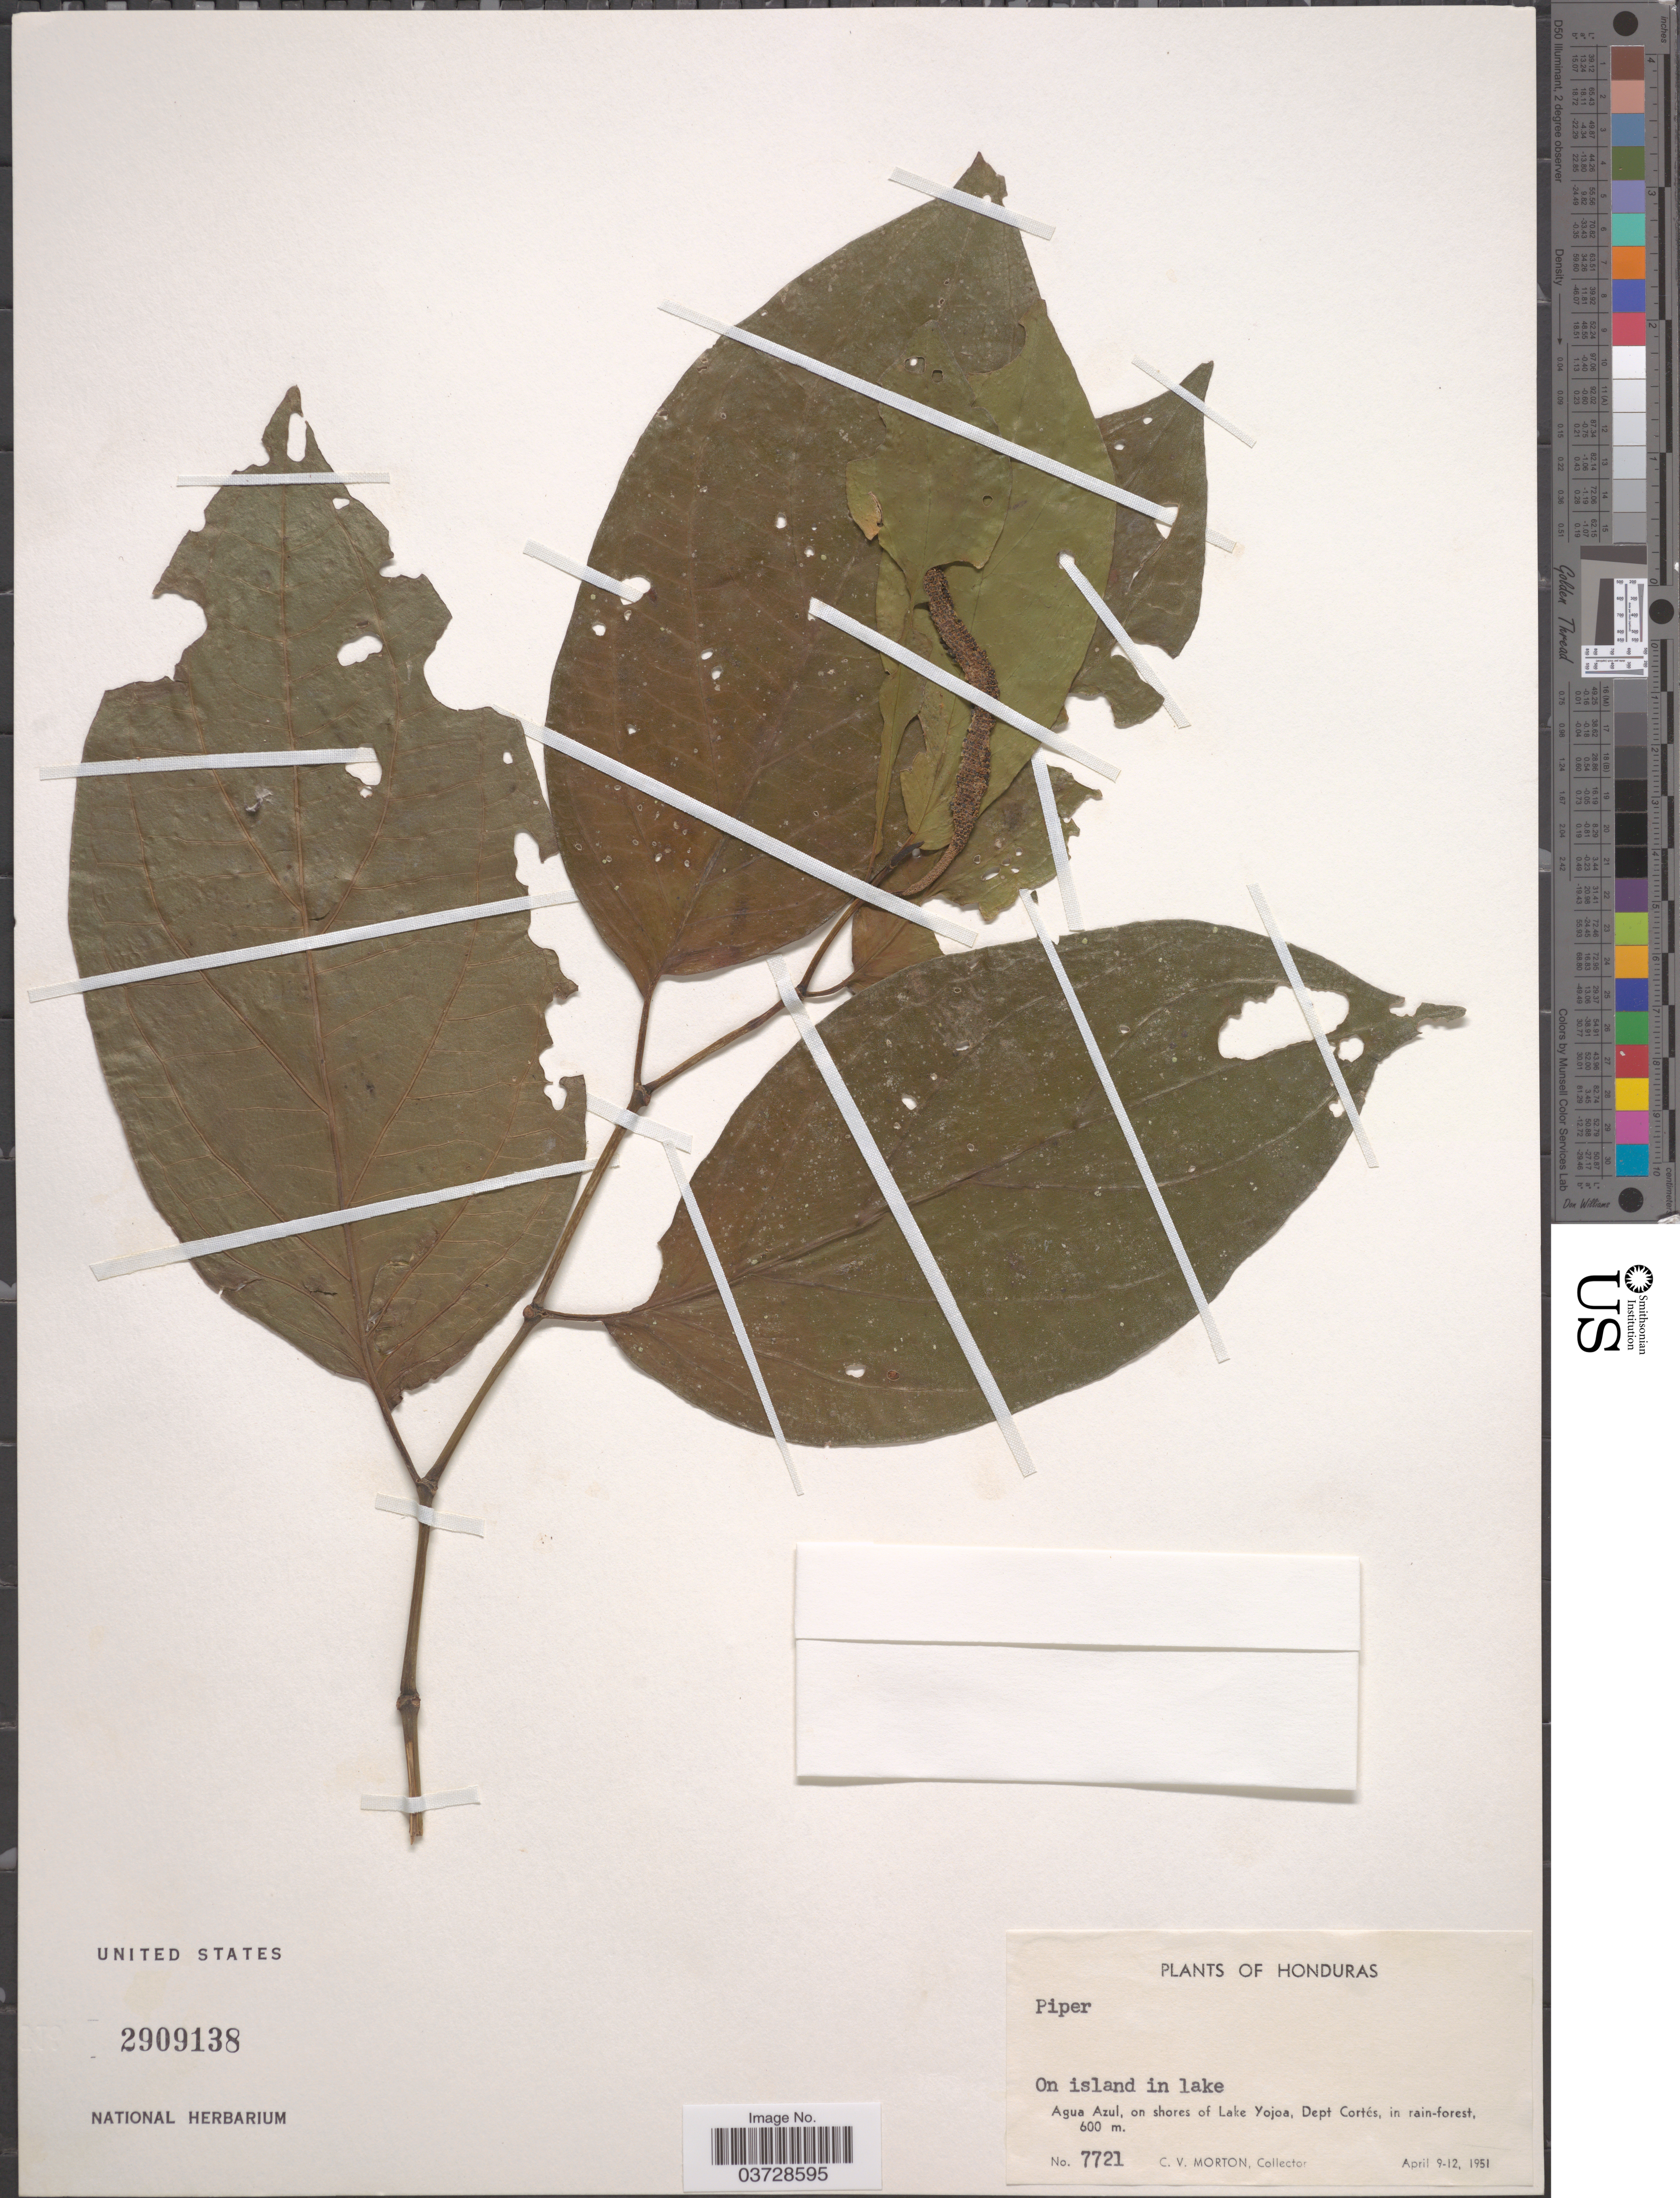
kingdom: Plantae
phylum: Tracheophyta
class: Magnoliopsida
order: Piperales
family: Piperaceae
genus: Piper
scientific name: Piper sp.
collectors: C. V. Morton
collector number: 7721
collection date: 1951-04-09/1951-04-12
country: Honduras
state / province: Cortes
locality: On island in lake. Agua Azul, on shores of Lake Yojoa, Dept. Cortés.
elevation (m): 600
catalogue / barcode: US 2909138